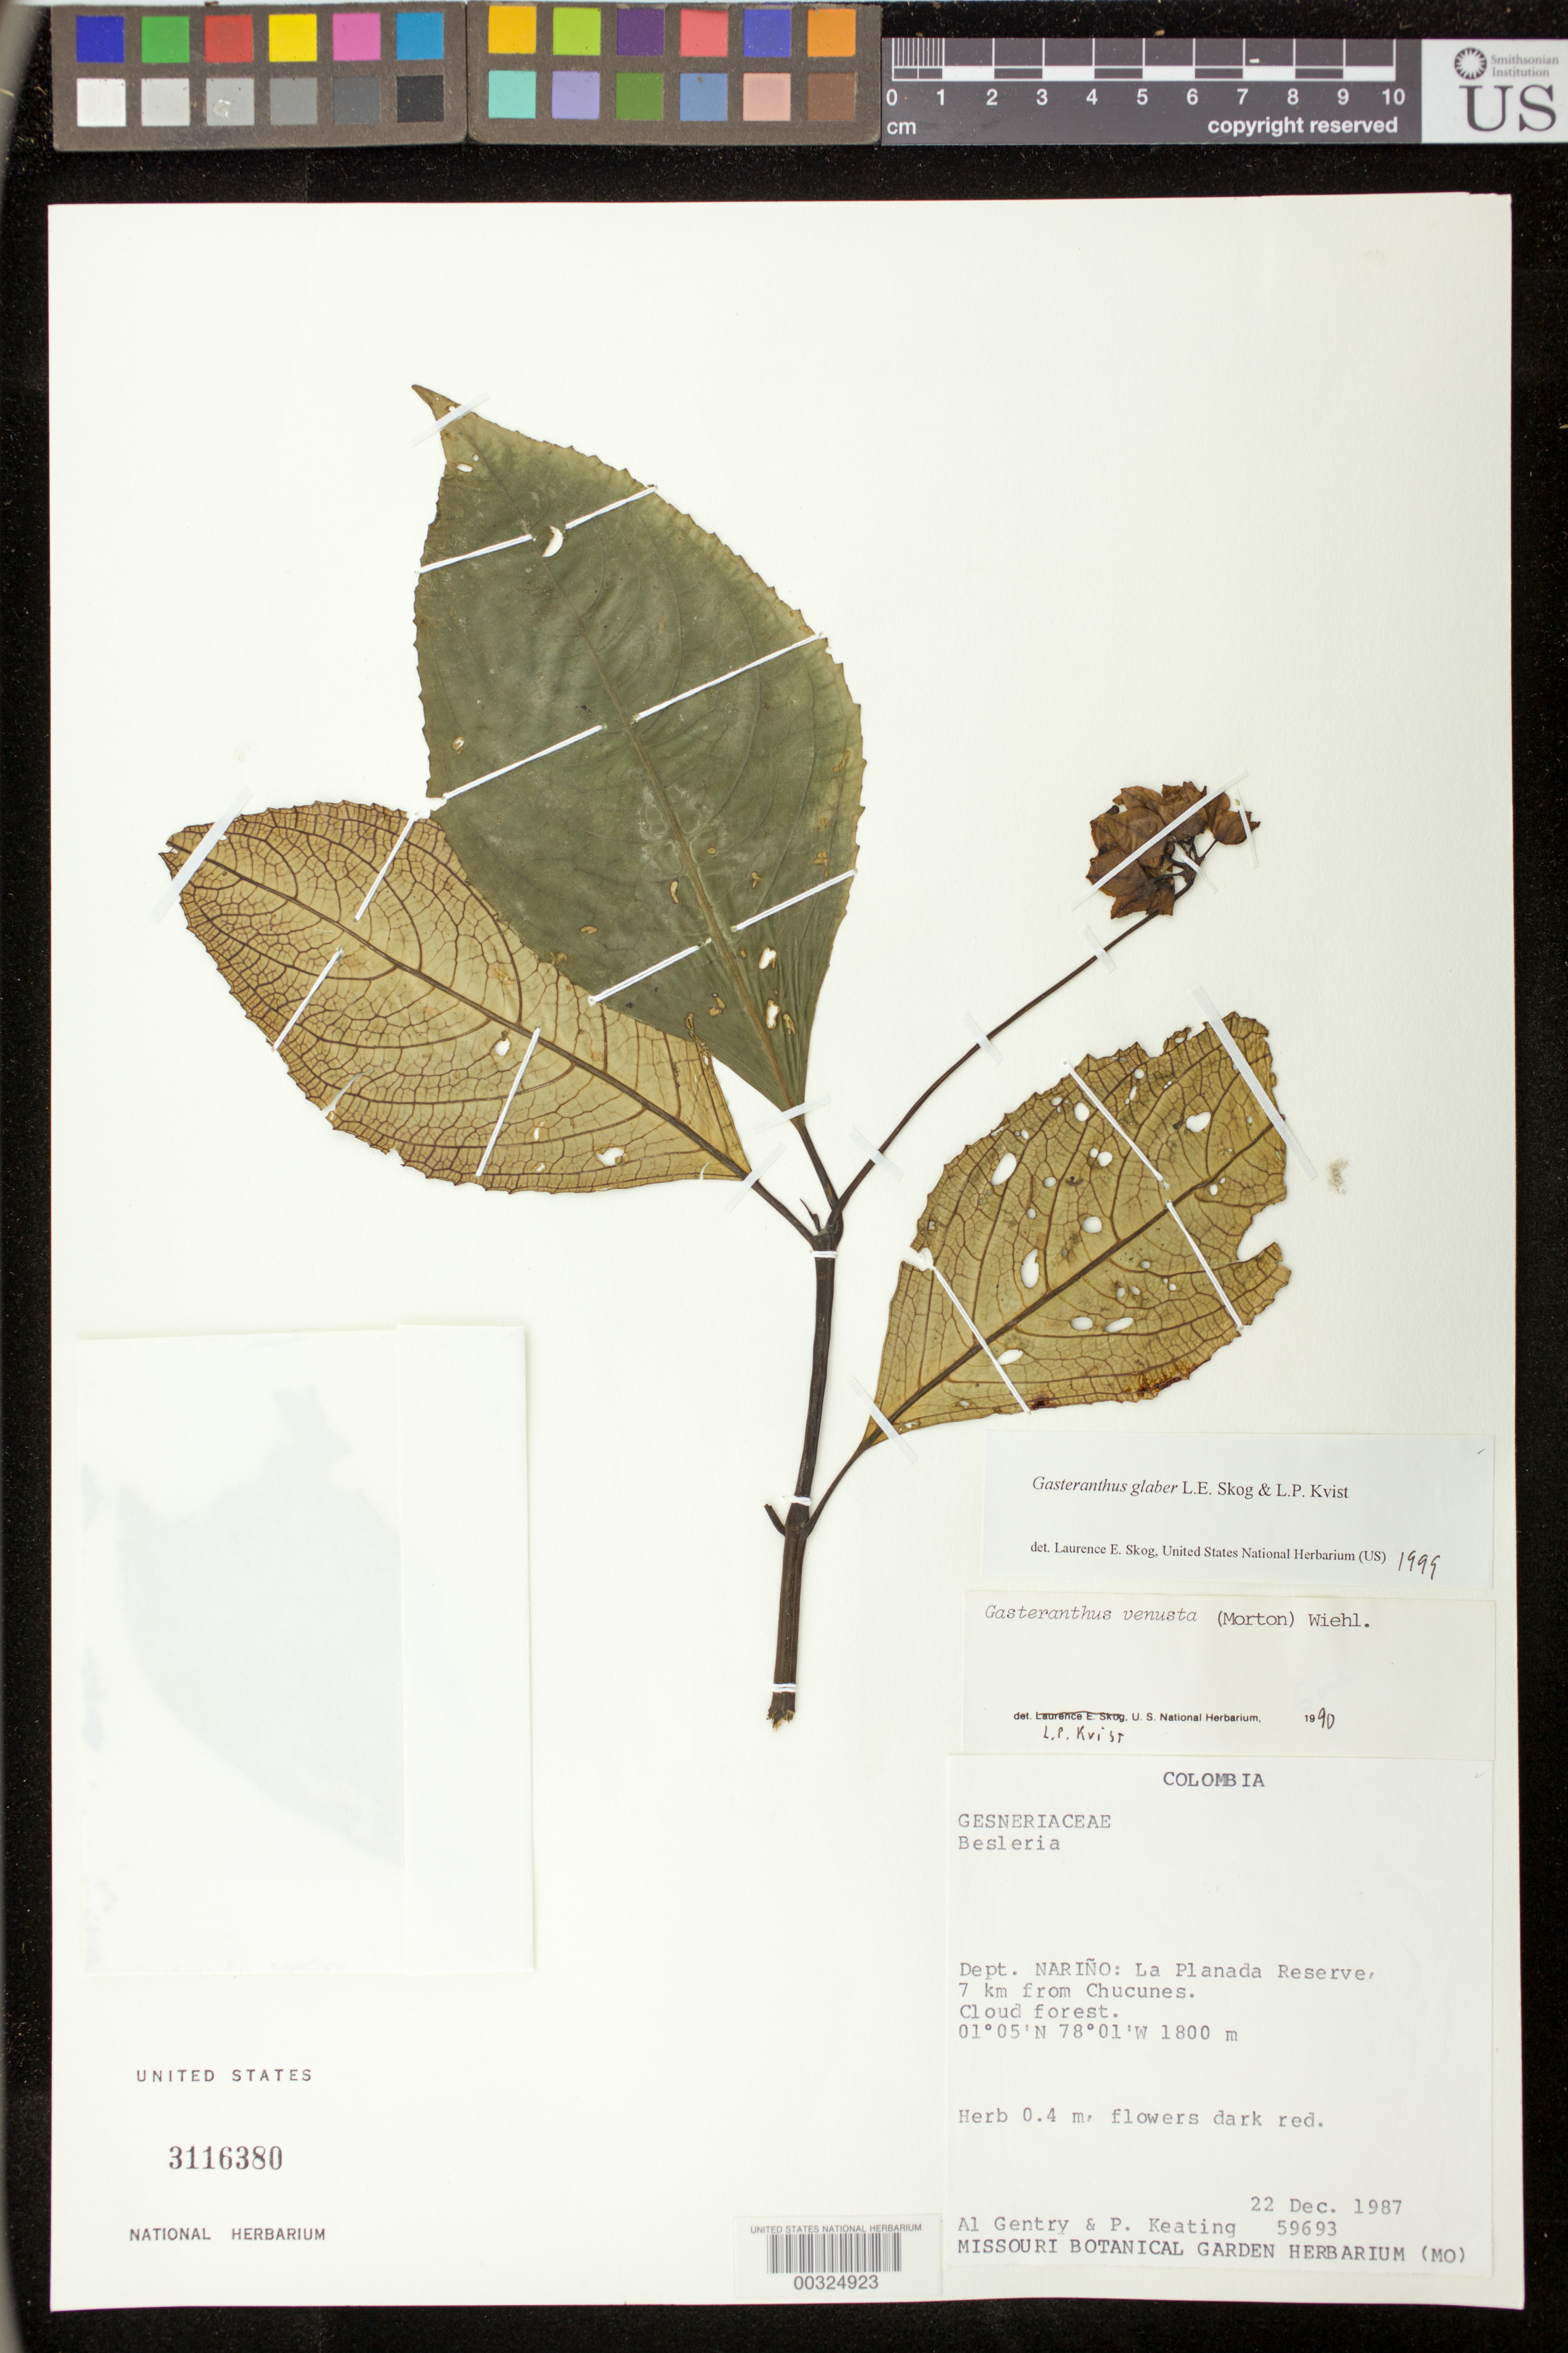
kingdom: Plantae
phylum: Tracheophyta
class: Magnoliopsida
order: Lamiales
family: Gesneriaceae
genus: Gasteranthus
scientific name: Gasteranthus glaber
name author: L.E. Skog & L.P. Kvist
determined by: Skog, Laurence E.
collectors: A. H. Gentry & P. Keating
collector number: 59693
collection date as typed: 22 Dec 1987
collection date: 1987-12-22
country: Colombia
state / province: Nariño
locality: La Planada Reserve, 7 km from Chucunes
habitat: Cloud forest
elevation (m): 1800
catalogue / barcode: US 3116380